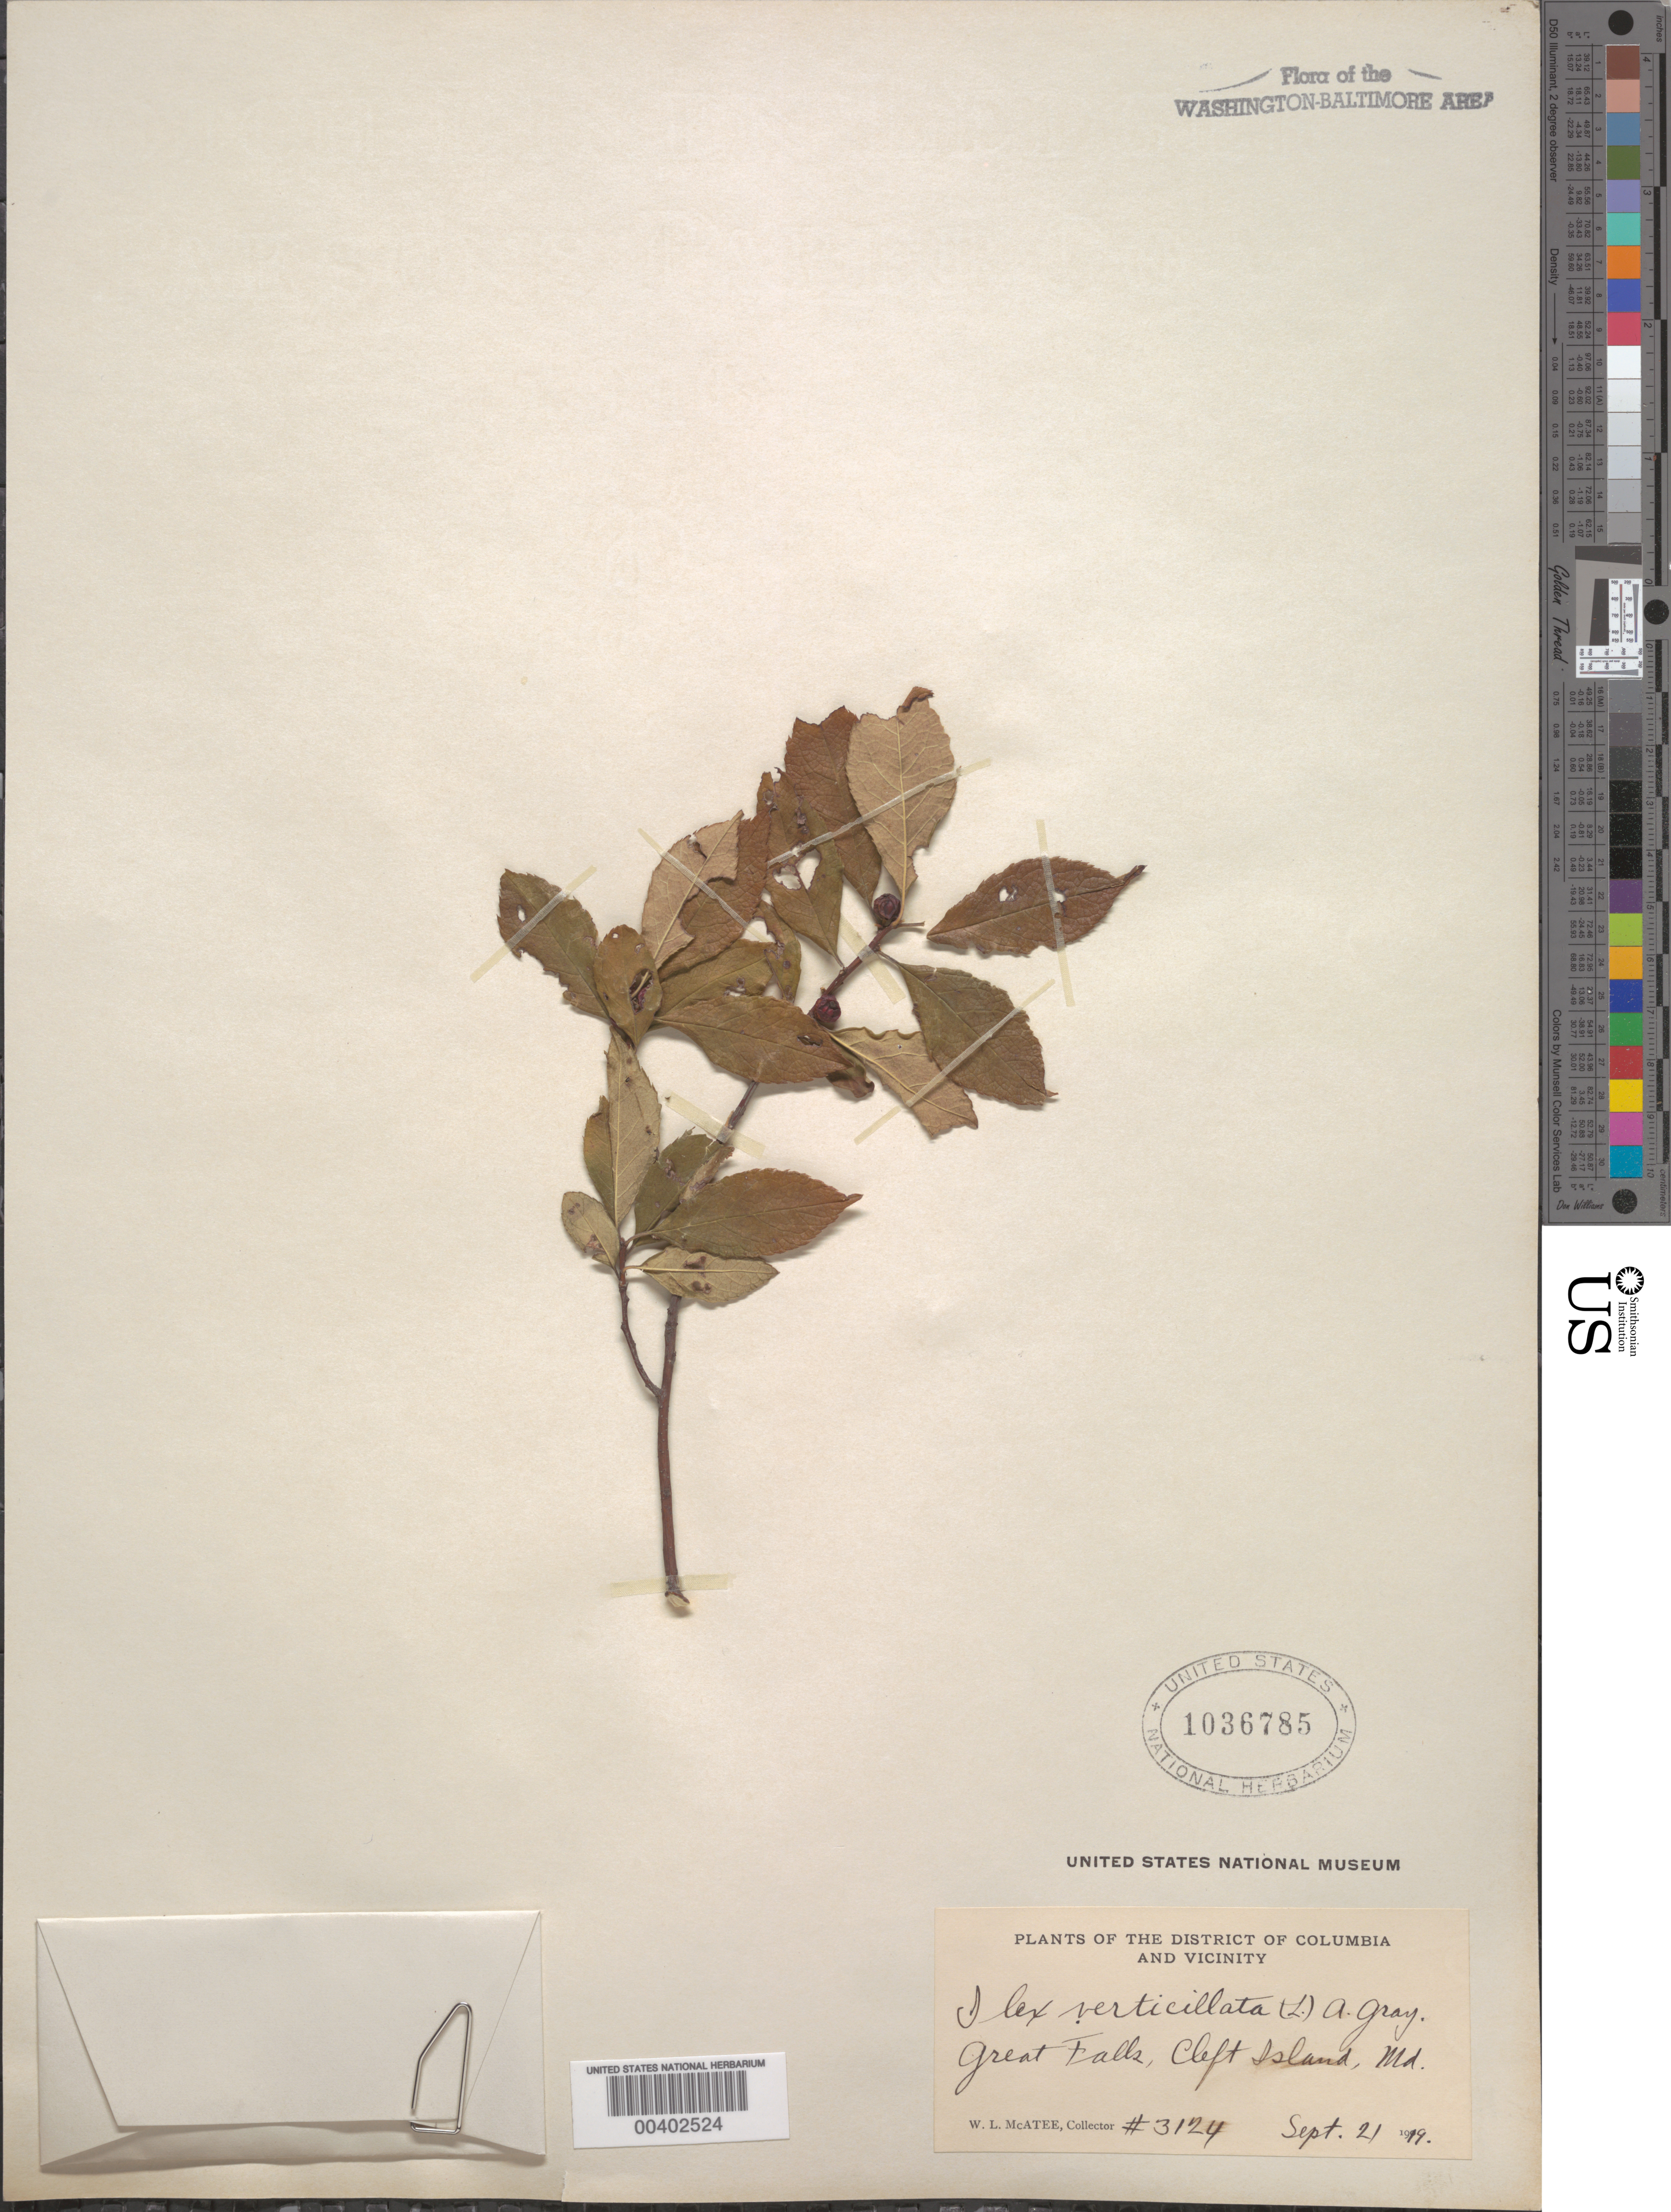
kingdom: Plantae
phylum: Tracheophyta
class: Magnoliopsida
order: Aquifoliales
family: Aquifoliaceae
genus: Ilex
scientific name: Ilex verticillata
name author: (L.) A. Gray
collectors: W. McAtee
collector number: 3124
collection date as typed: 21 Sep 1919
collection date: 1919-09-21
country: United States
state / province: Maryland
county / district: Montgomery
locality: Great Falls, Cleft Island C. & O. Canal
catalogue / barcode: US 1036785